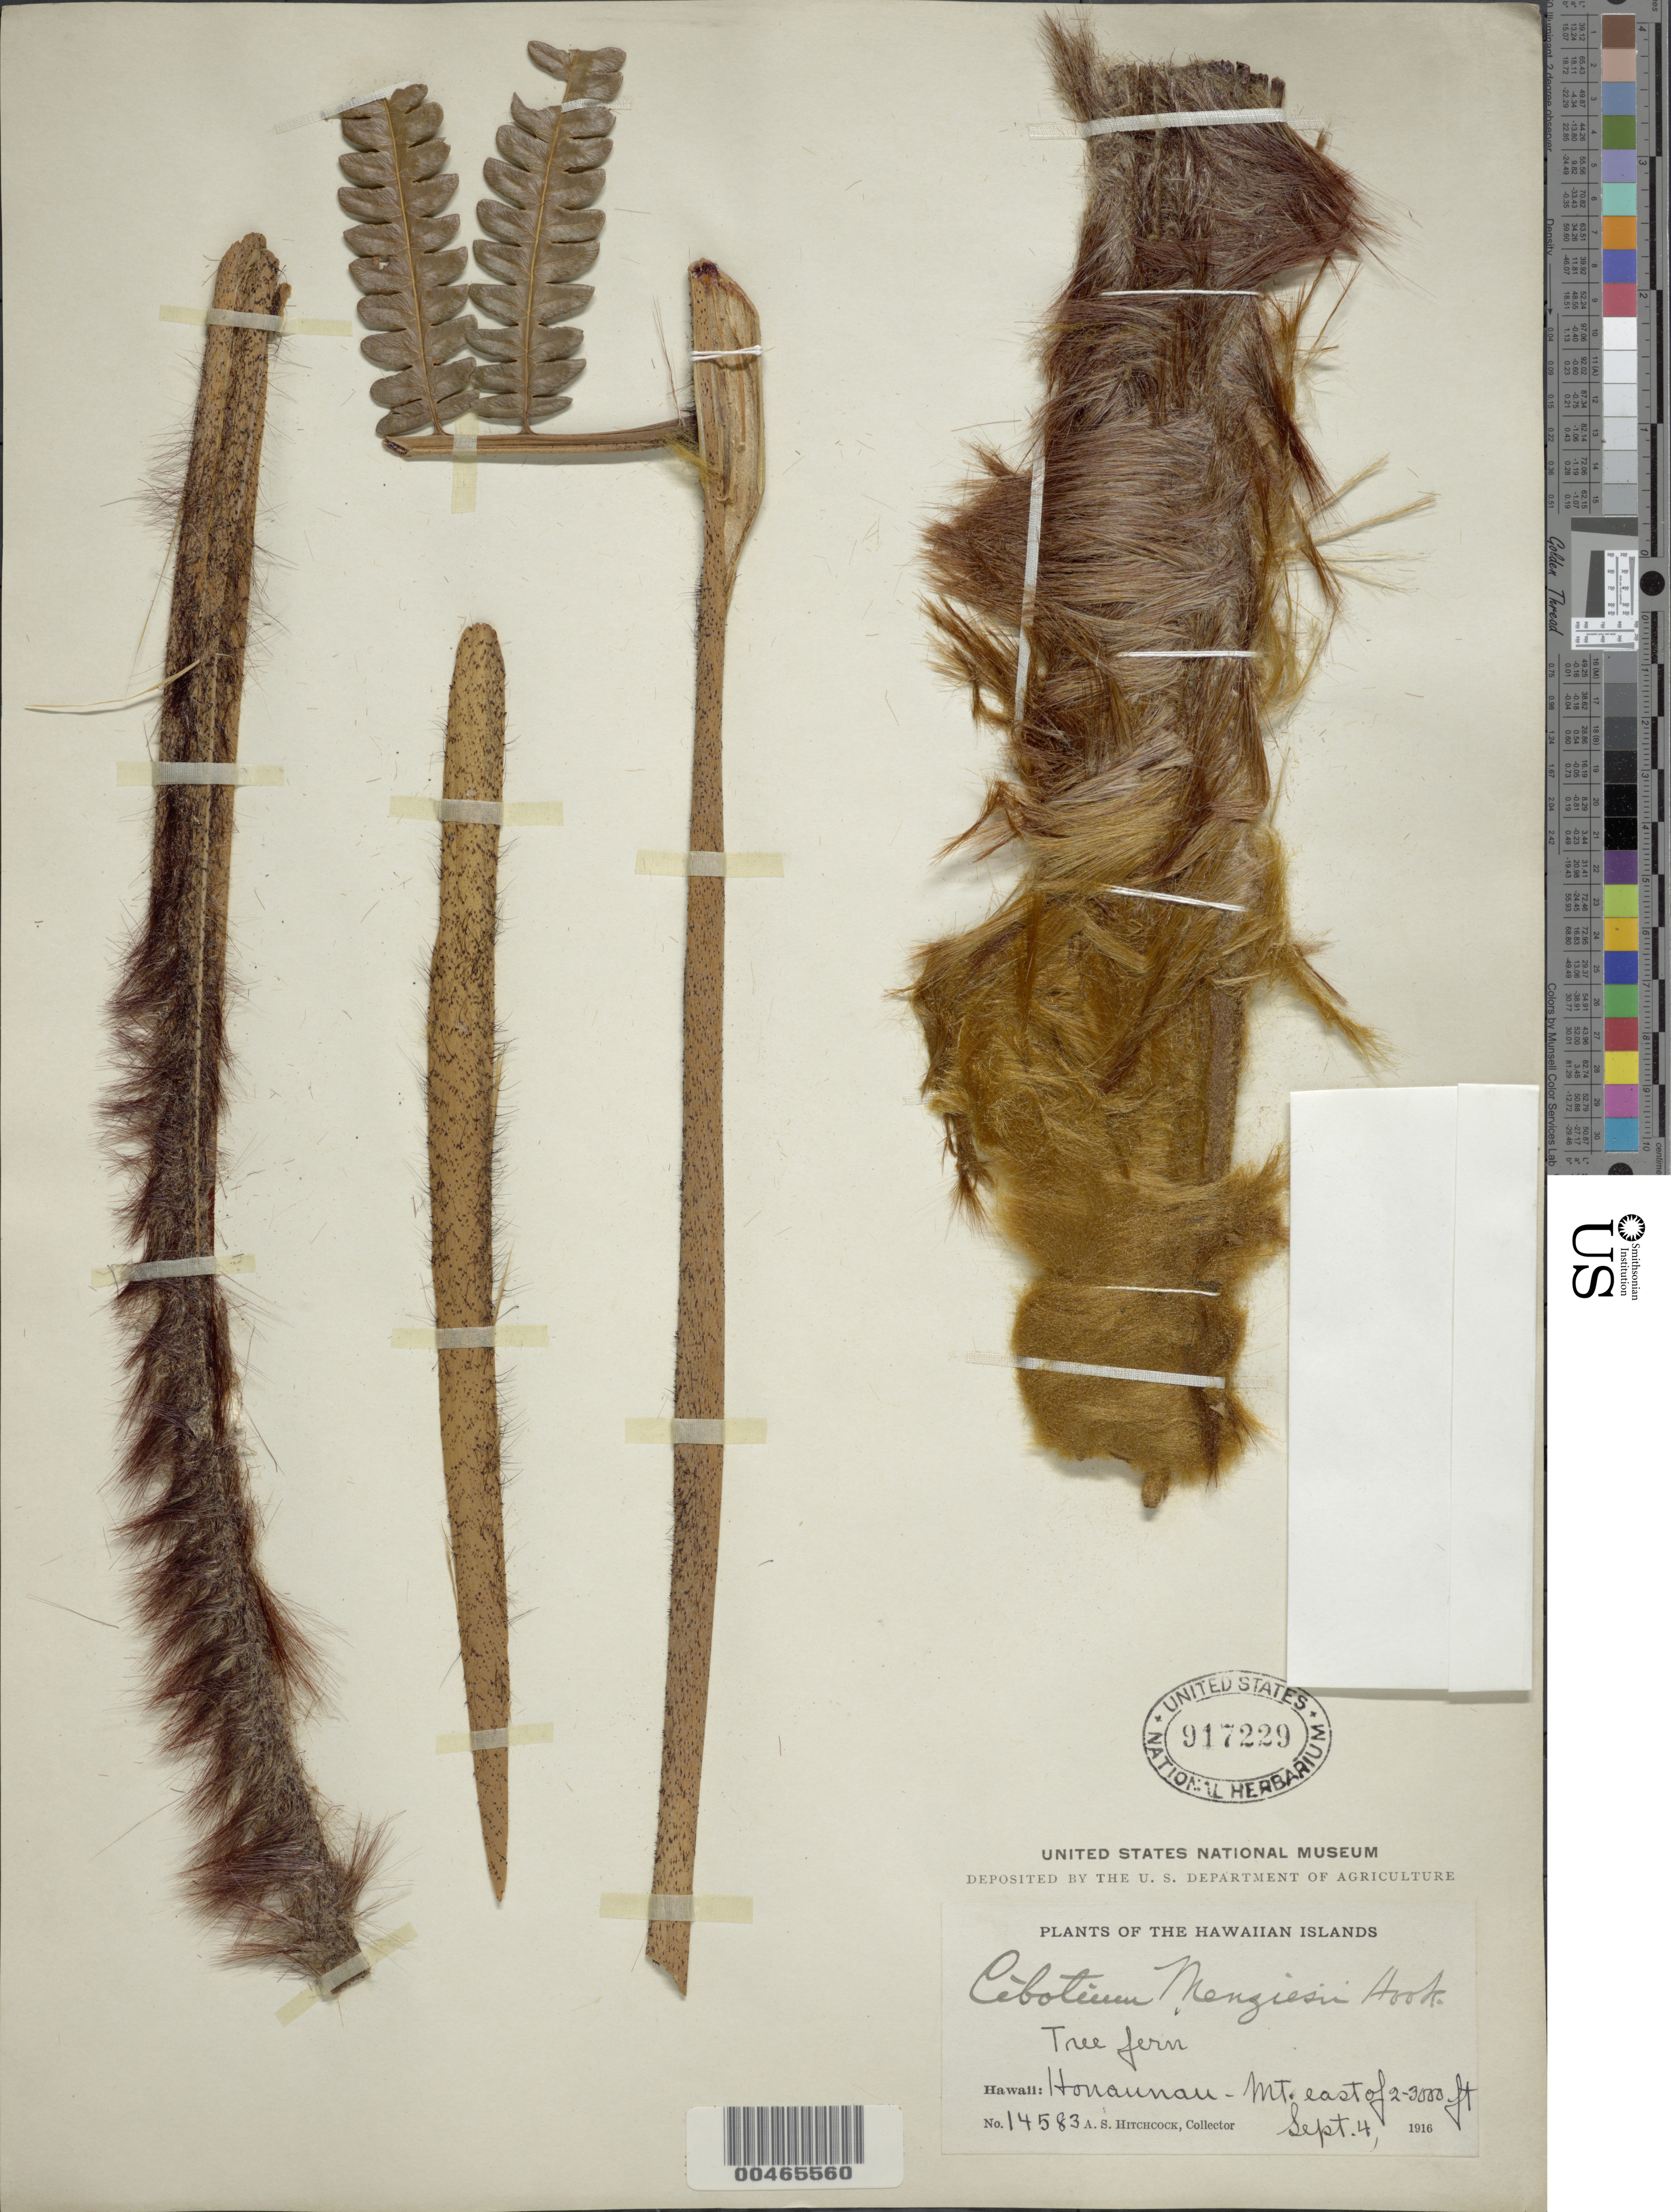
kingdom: Plantae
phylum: Tracheophyta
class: Polypodiopsida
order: Cyatheales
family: Cibotiaceae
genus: Cibotium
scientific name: Cibotium menziesii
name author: Hook.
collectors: A. S. Hitchcock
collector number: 14583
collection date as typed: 4 Sep 1916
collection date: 1916-09-04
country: United States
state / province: Hawaii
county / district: Hawaii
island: Hawaii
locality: Honaunau-Mt. E of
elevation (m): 610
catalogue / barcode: US 917229